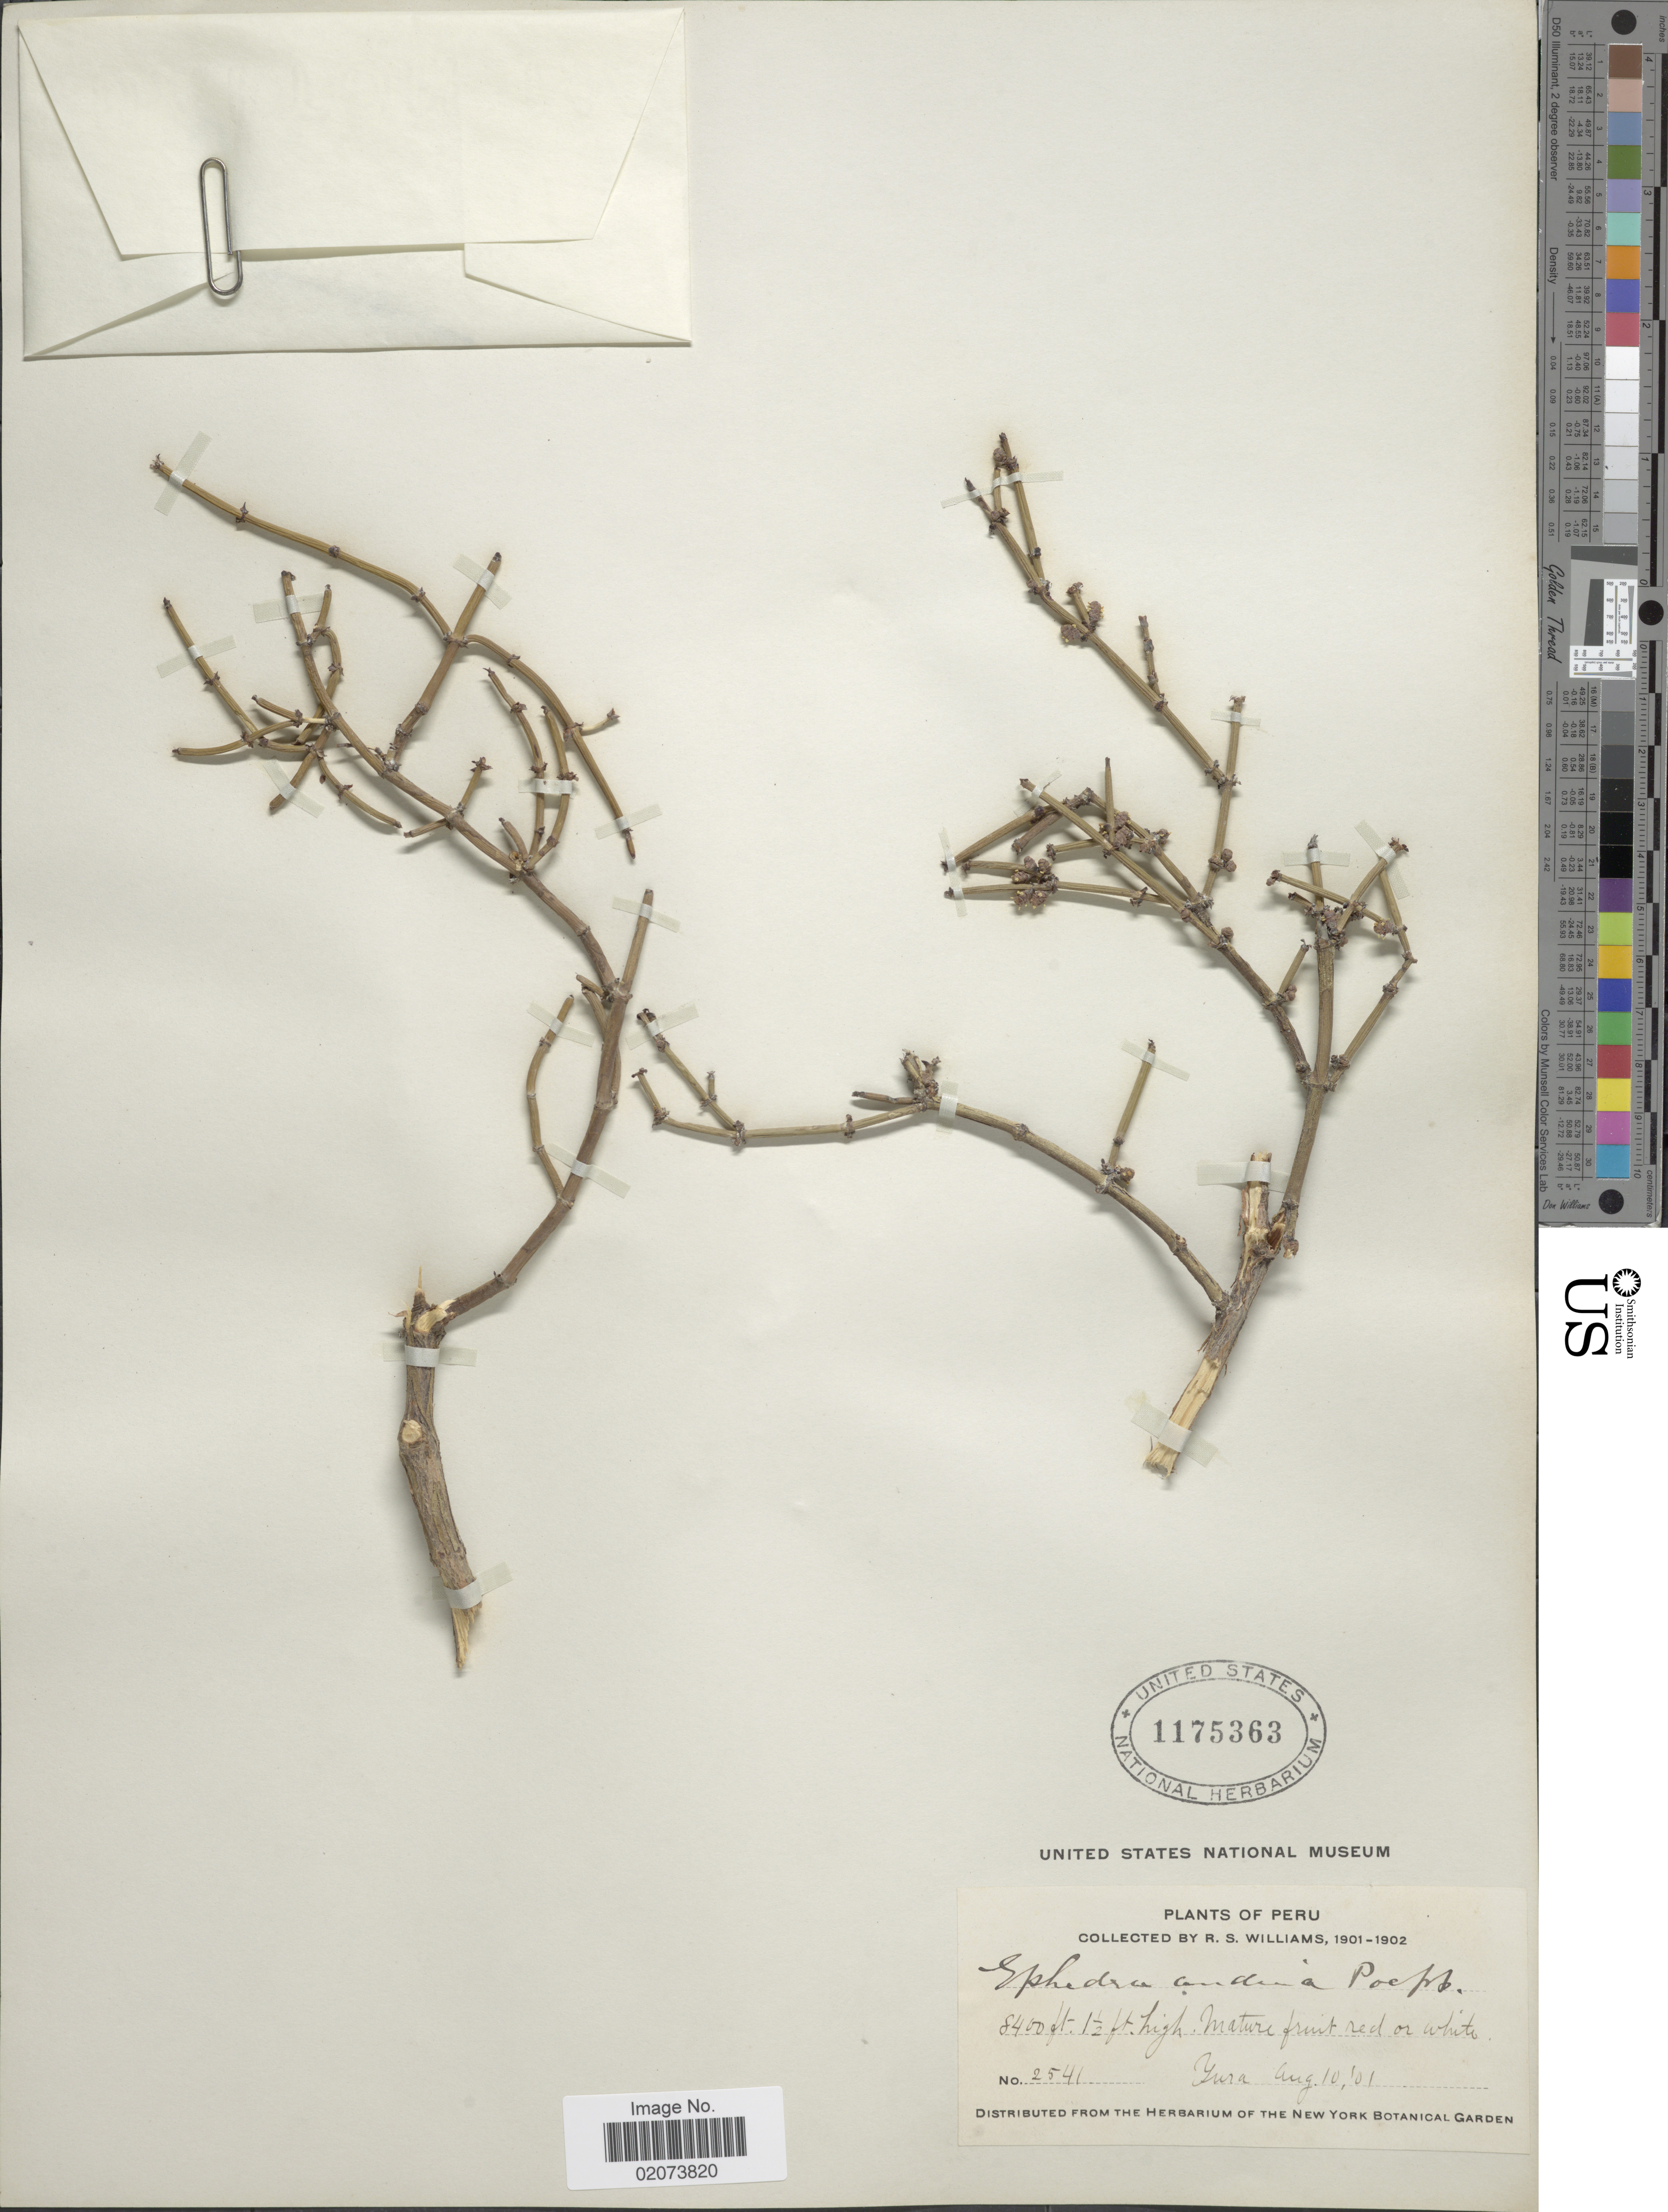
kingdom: Plantae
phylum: Tracheophyta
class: Gnetopsida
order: Ephedrales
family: Ephedraceae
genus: Ephedra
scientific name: Ephedra americana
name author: Humb. & Bonpl. ex Willd.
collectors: R. S. Williams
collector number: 2541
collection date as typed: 10 Aug 1901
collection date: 1901-08-10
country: Peru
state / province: Arequipa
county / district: Arequipa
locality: Yura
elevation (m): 2560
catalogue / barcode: US 1175363